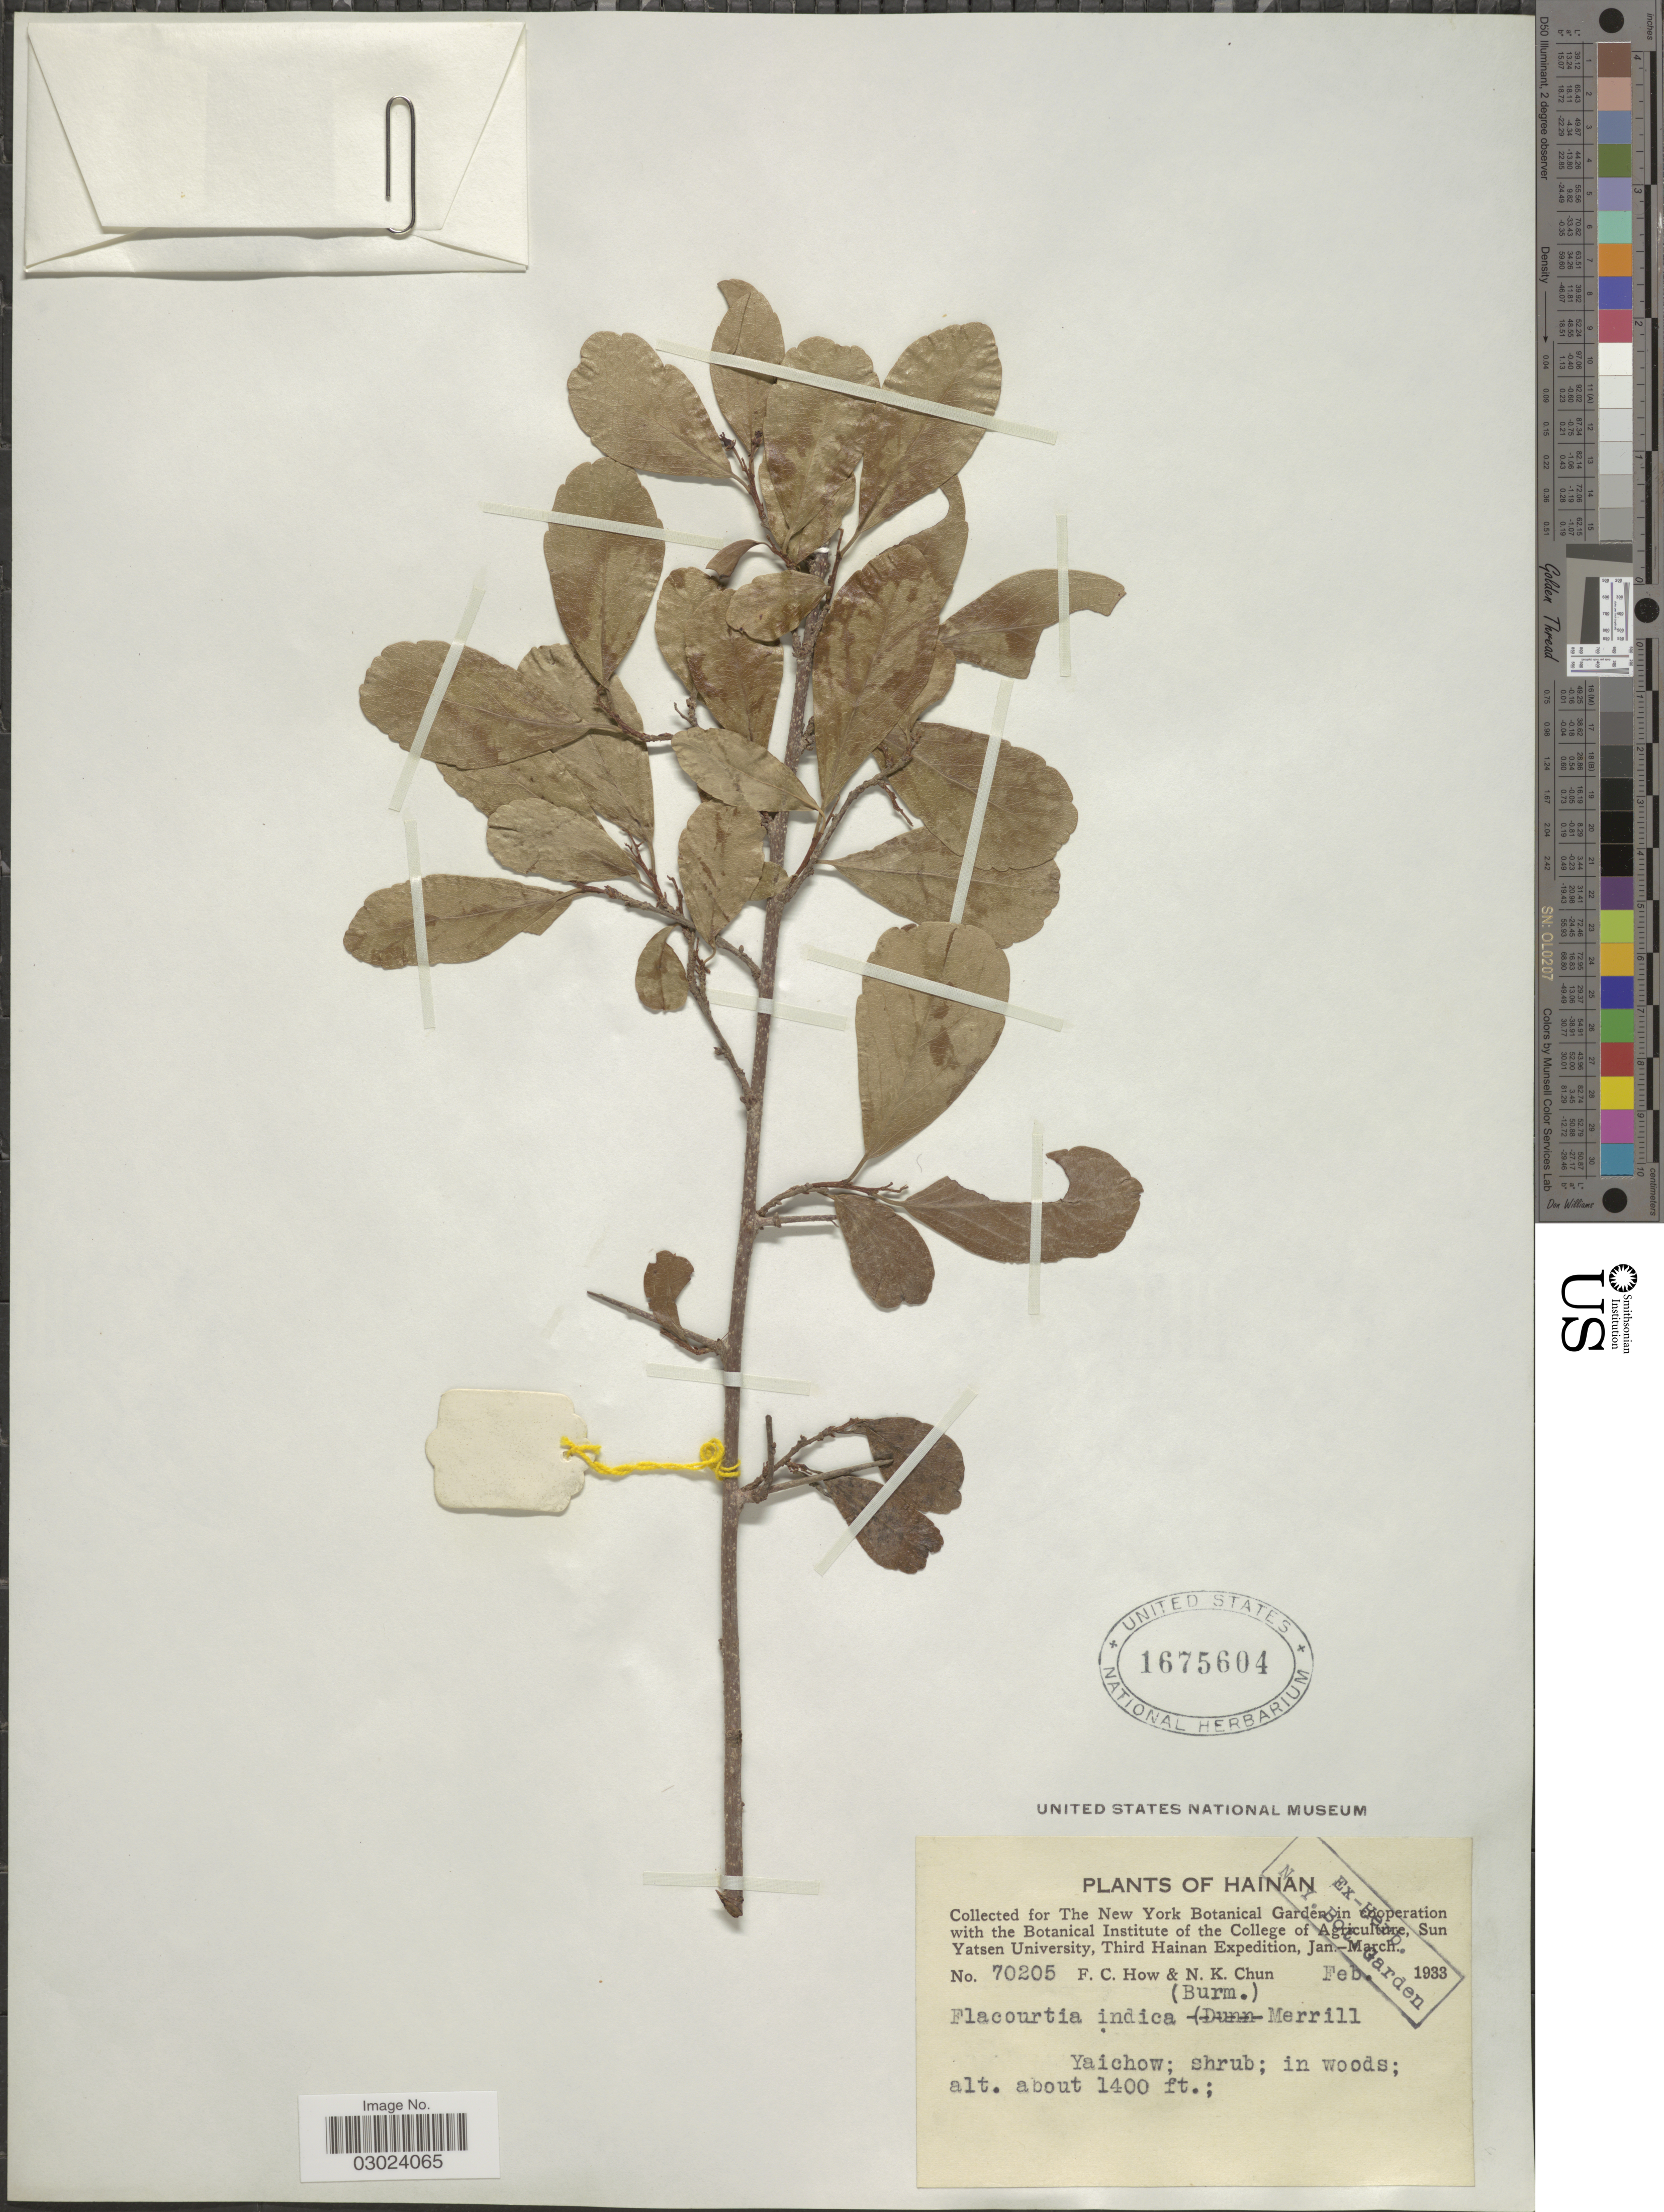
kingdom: Plantae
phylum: Tracheophyta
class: Magnoliopsida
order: Malpighiales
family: Salicaceae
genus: Flacourtia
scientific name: Flacourtia indica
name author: (Burm. f.) Merr.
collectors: F. C. How & N. K. Chun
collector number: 70205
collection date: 1933-02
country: China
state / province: Hainan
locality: Yaichow.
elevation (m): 427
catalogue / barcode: US 1675604